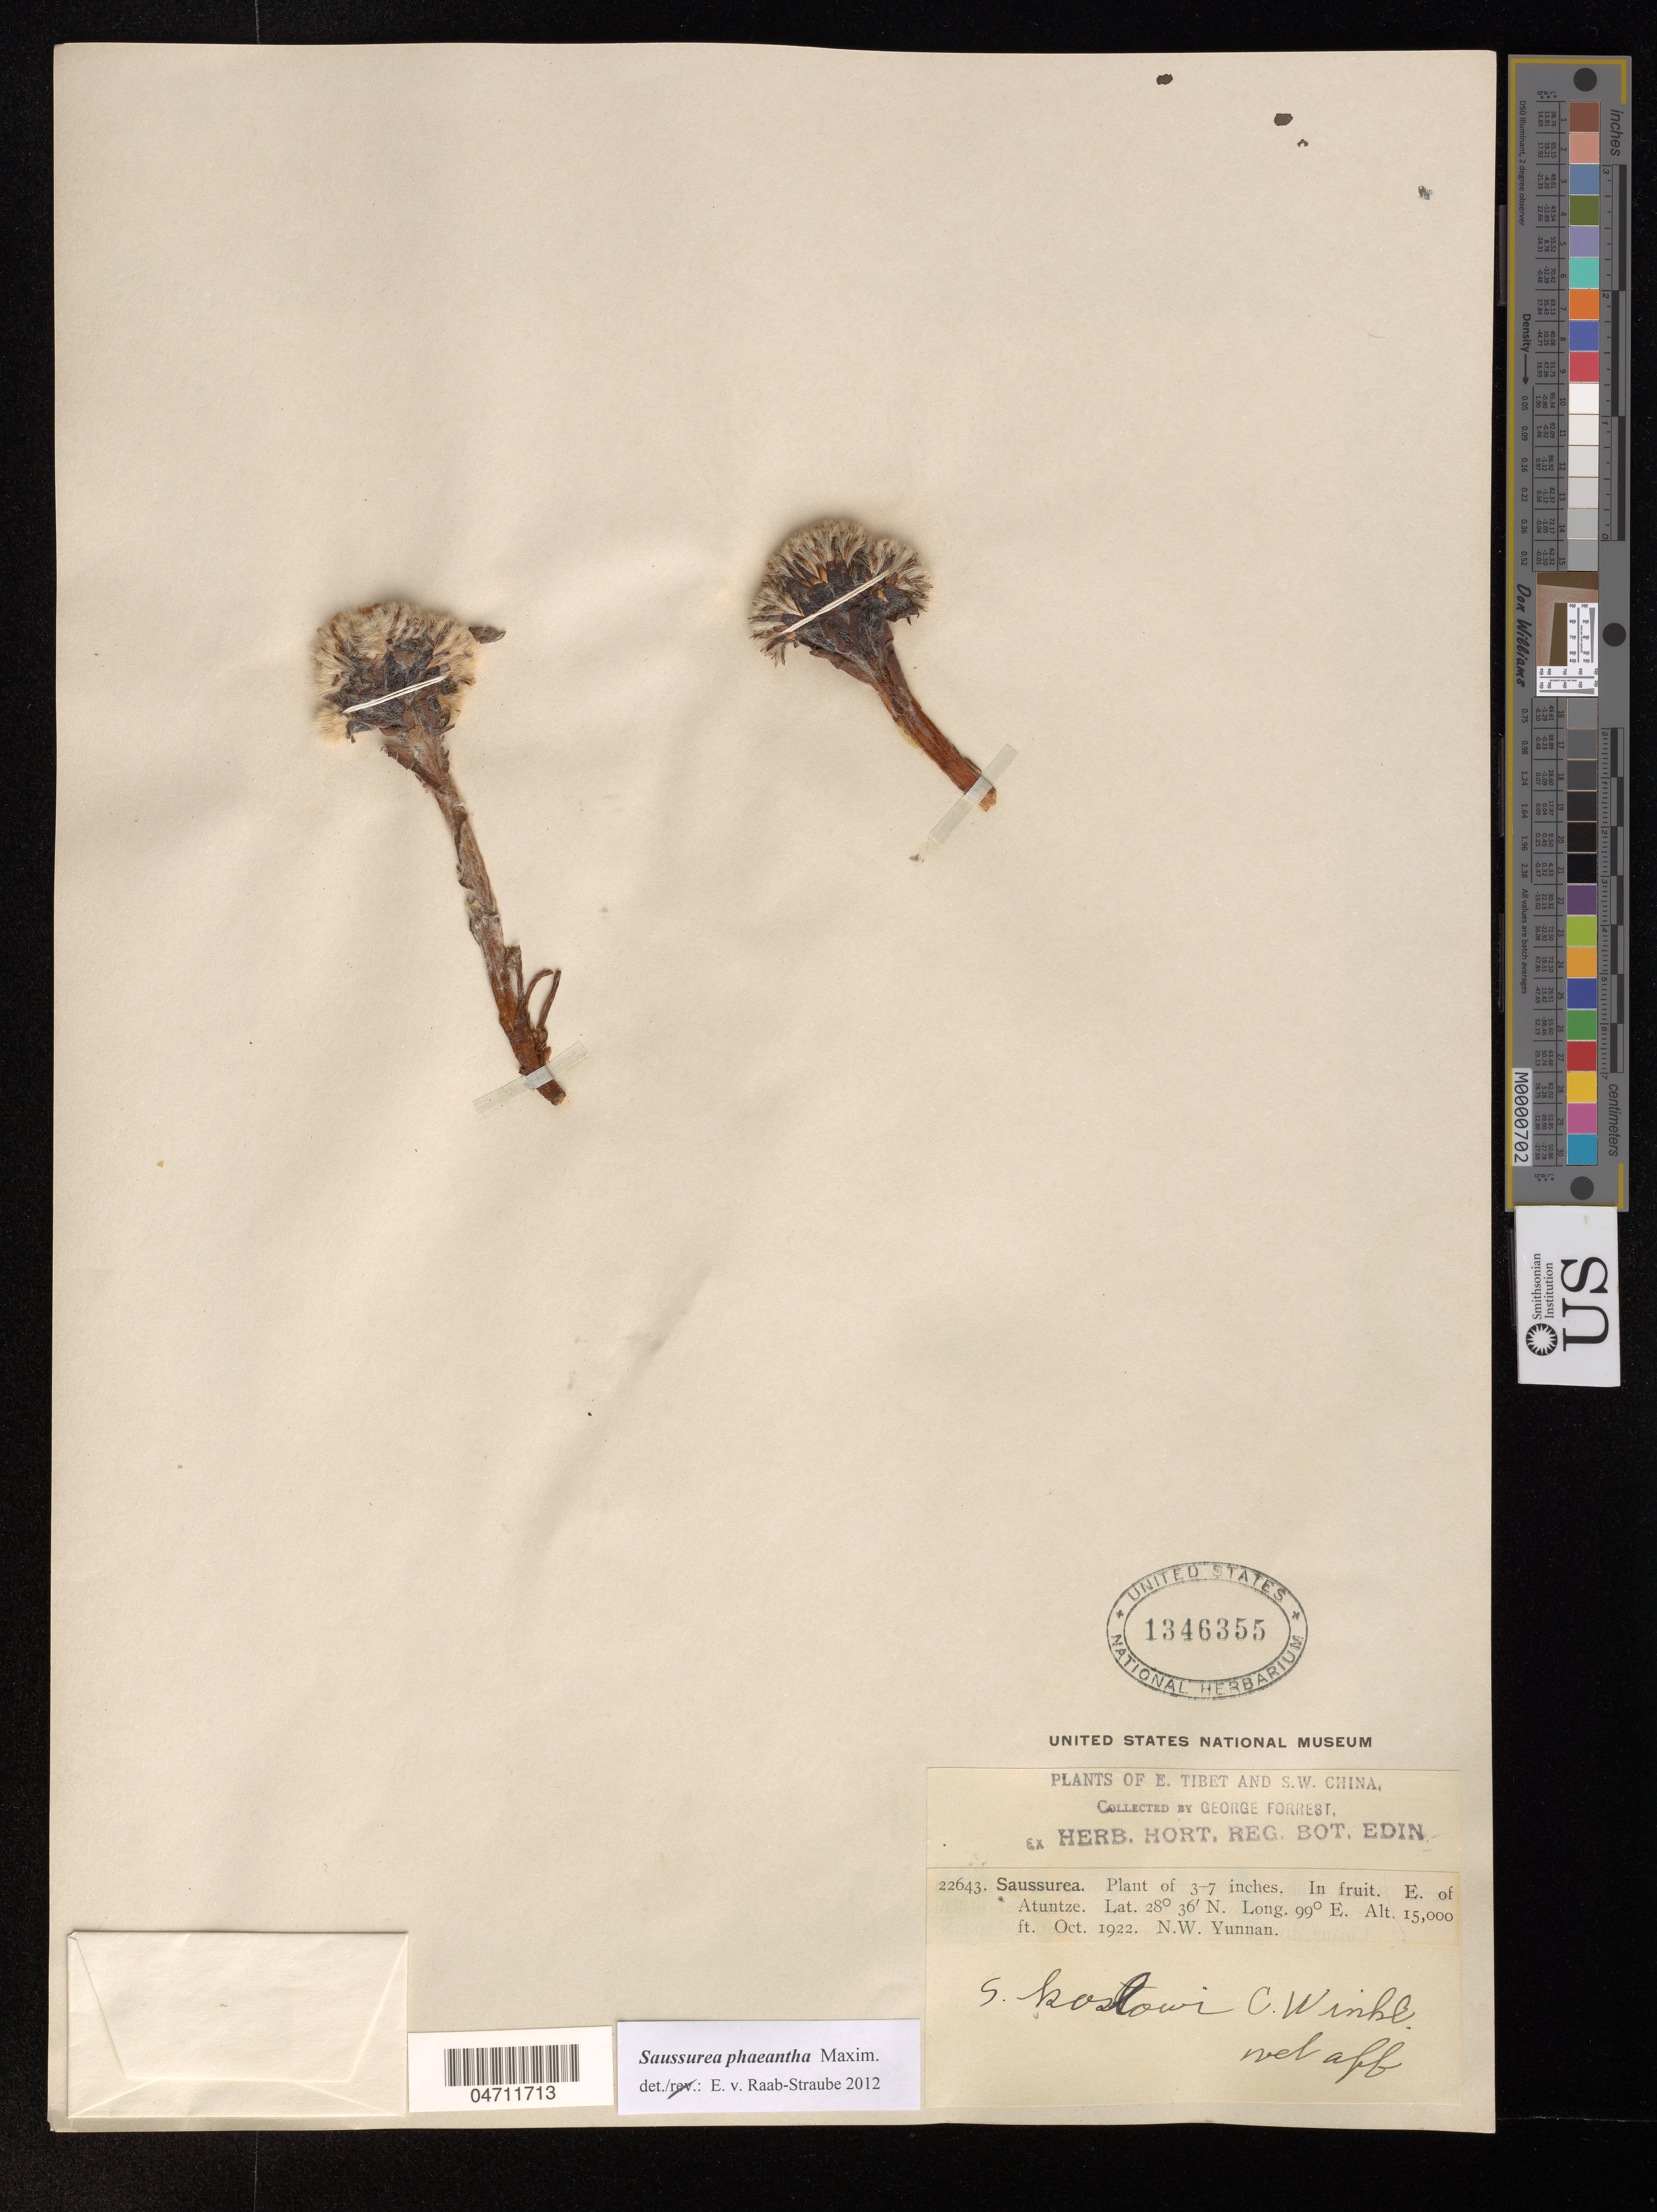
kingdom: Plantae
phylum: Tracheophyta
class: Magnoliopsida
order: Asterales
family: Asteraceae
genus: Saussurea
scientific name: Saussurea phaeantha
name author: Maxim.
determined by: Raab-Straube, Eckhard von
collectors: G. Forrest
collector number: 22643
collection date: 1922-10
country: China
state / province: Yunnan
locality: E of Atuntze, NW Yunnan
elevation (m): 4420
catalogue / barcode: US 1346355